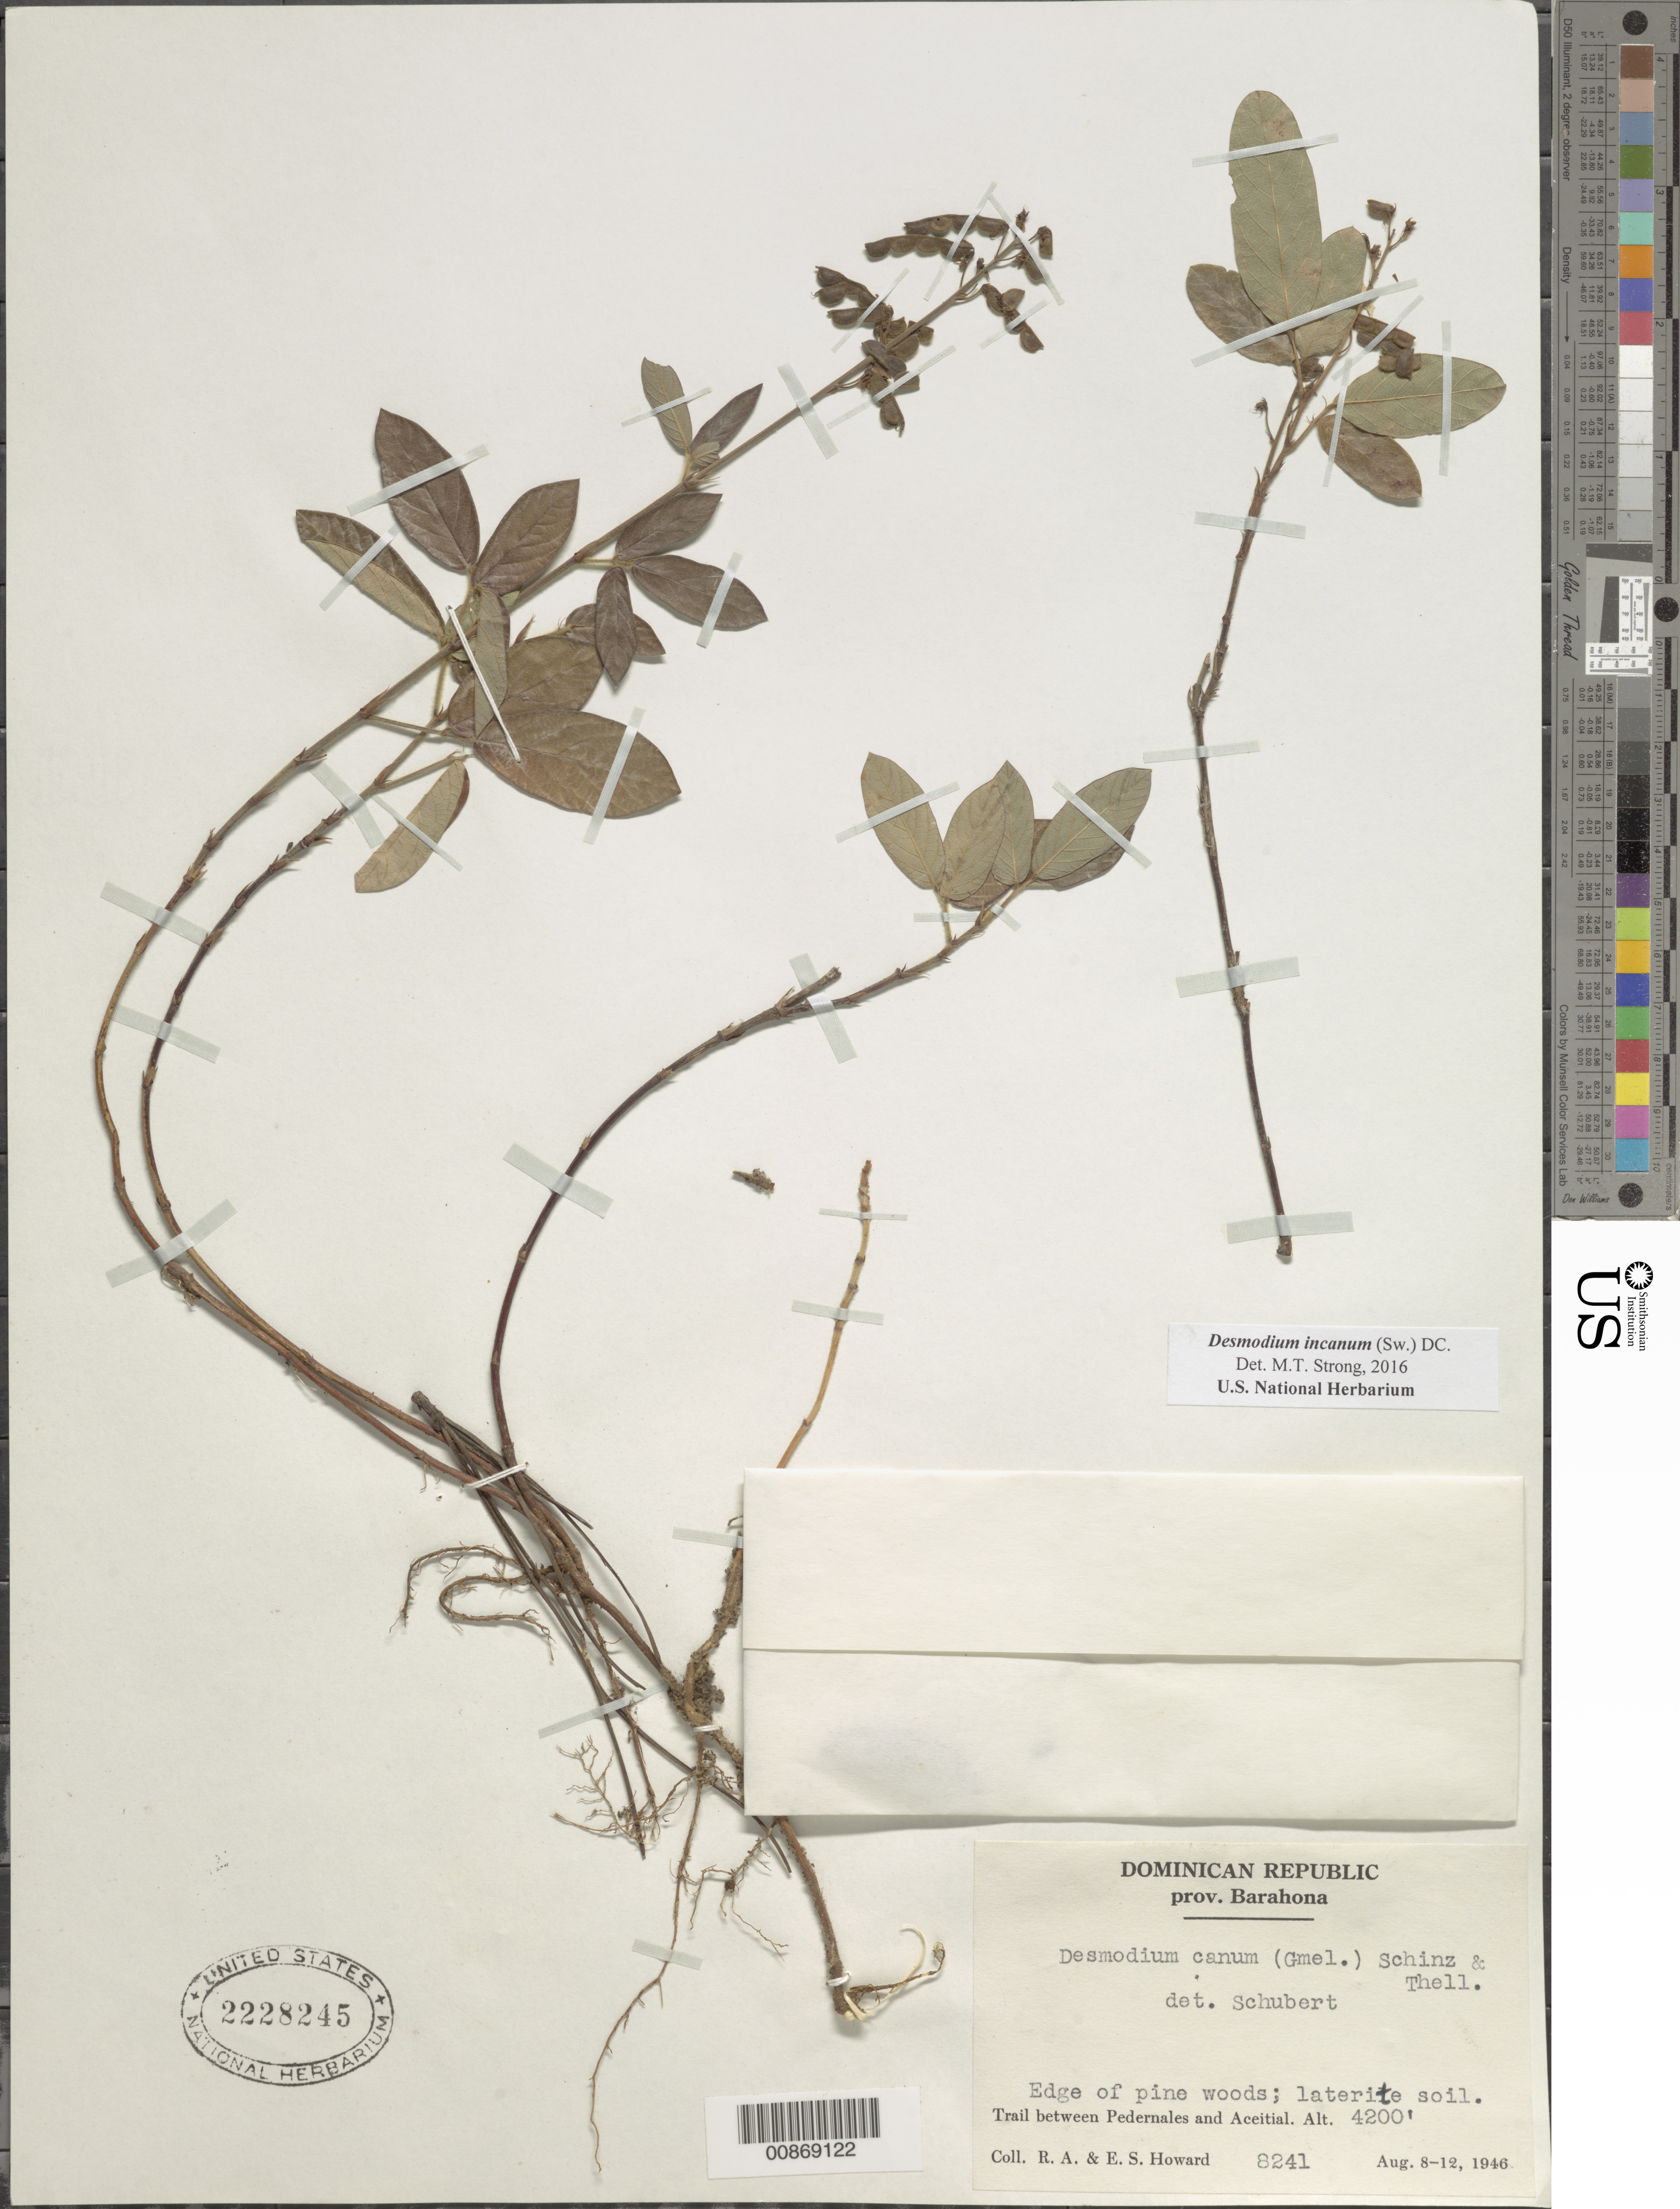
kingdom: Plantae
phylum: Tracheophyta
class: Magnoliopsida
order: Fabales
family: Fabaceae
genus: Desmodium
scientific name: Desmodium incanum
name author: (Sw.) DC.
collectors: R. A. Howard & E. S. Howard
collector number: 8241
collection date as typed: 08 Aug 1946 to 12 Aug 1946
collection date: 1946-08-08/1946-08-12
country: Dominican Republic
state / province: Barahona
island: Hispaniola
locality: Trail between Pedernales and Aceitial.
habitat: Edge of pine woods; laterite soil.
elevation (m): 1280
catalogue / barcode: US 2228245